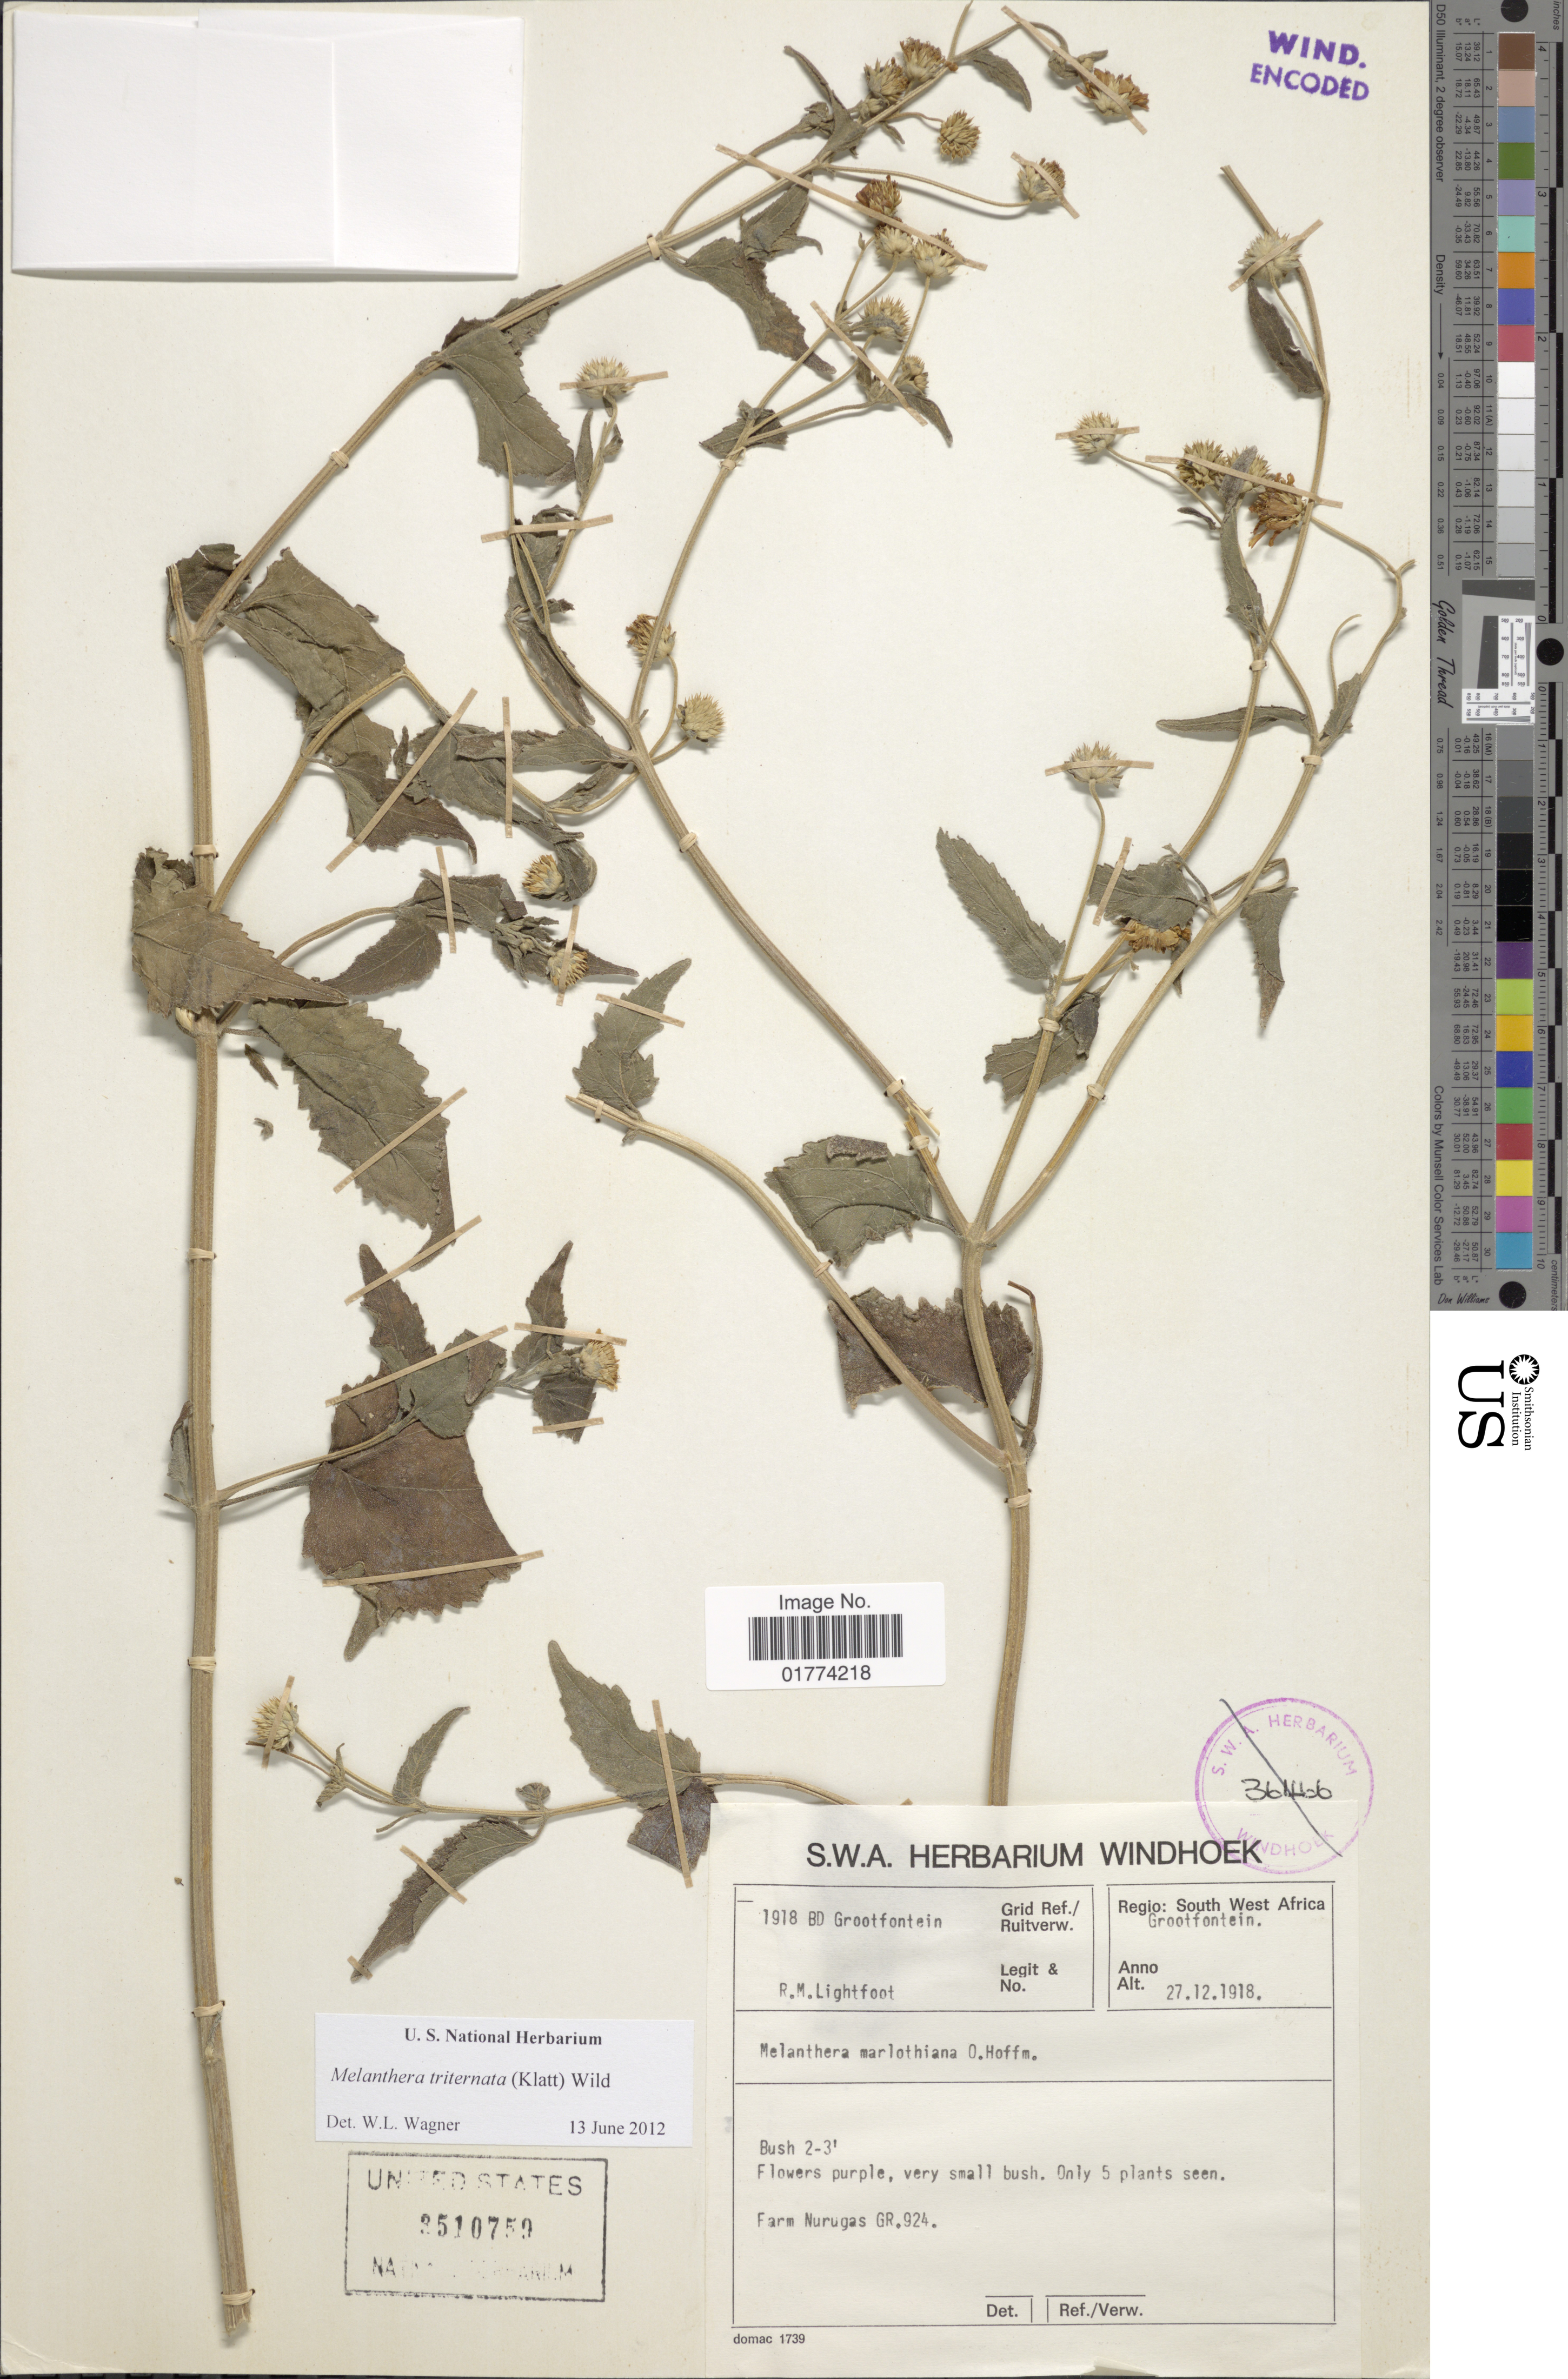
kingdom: Plantae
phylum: Tracheophyta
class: Magnoliopsida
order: Asterales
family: Asteraceae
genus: Melanthera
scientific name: Melanthera triternata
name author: (Klatt) Wild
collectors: R. Lightfoot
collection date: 1918-12-27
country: Namibia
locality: Grootfontein 1918 BD, Farm Nurugas GR 924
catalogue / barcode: US 2510759